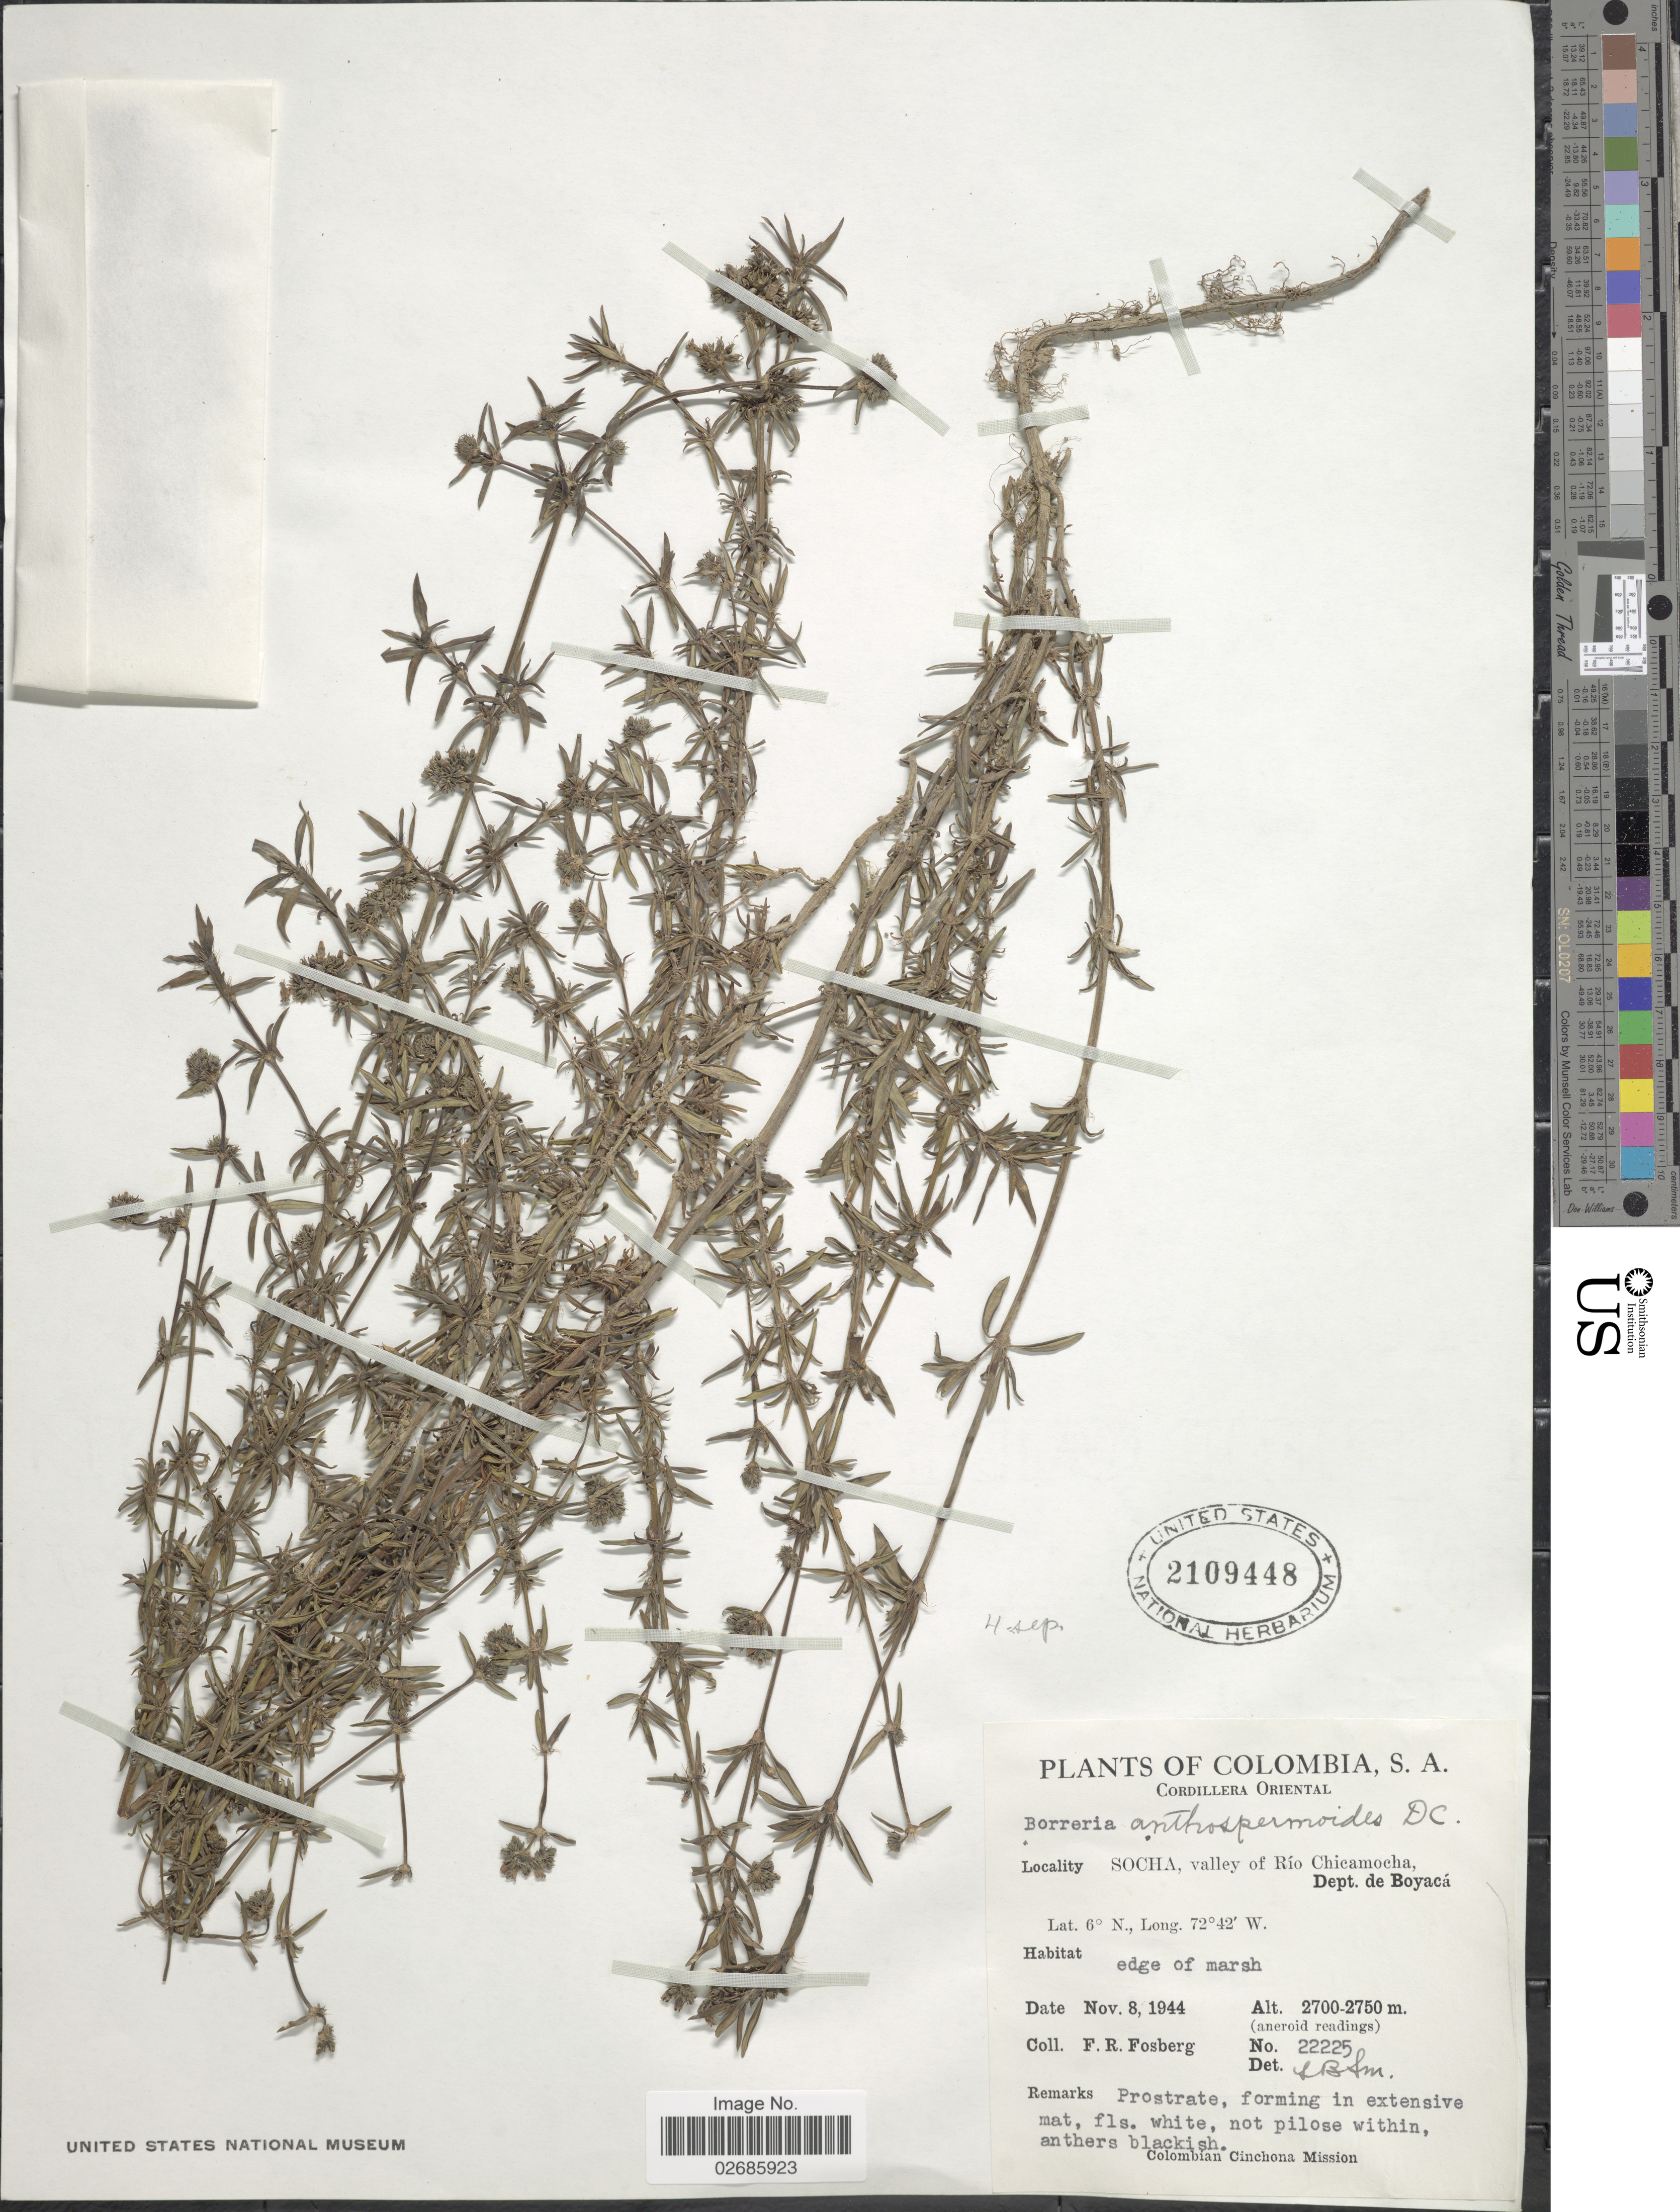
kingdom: Plantae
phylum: Tracheophyta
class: Magnoliopsida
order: Gentianales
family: Rubiaceae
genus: Borreria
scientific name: Borreria anthospermoides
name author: DC.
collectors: F. R. Fosberg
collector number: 22225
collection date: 1944-11-08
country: Colombia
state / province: Boyacá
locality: Cordillera Oriental, Socha, valley of Río Chicamocha, Dept. de Boyacá, edge of marsh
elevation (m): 2700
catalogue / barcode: US 2109448